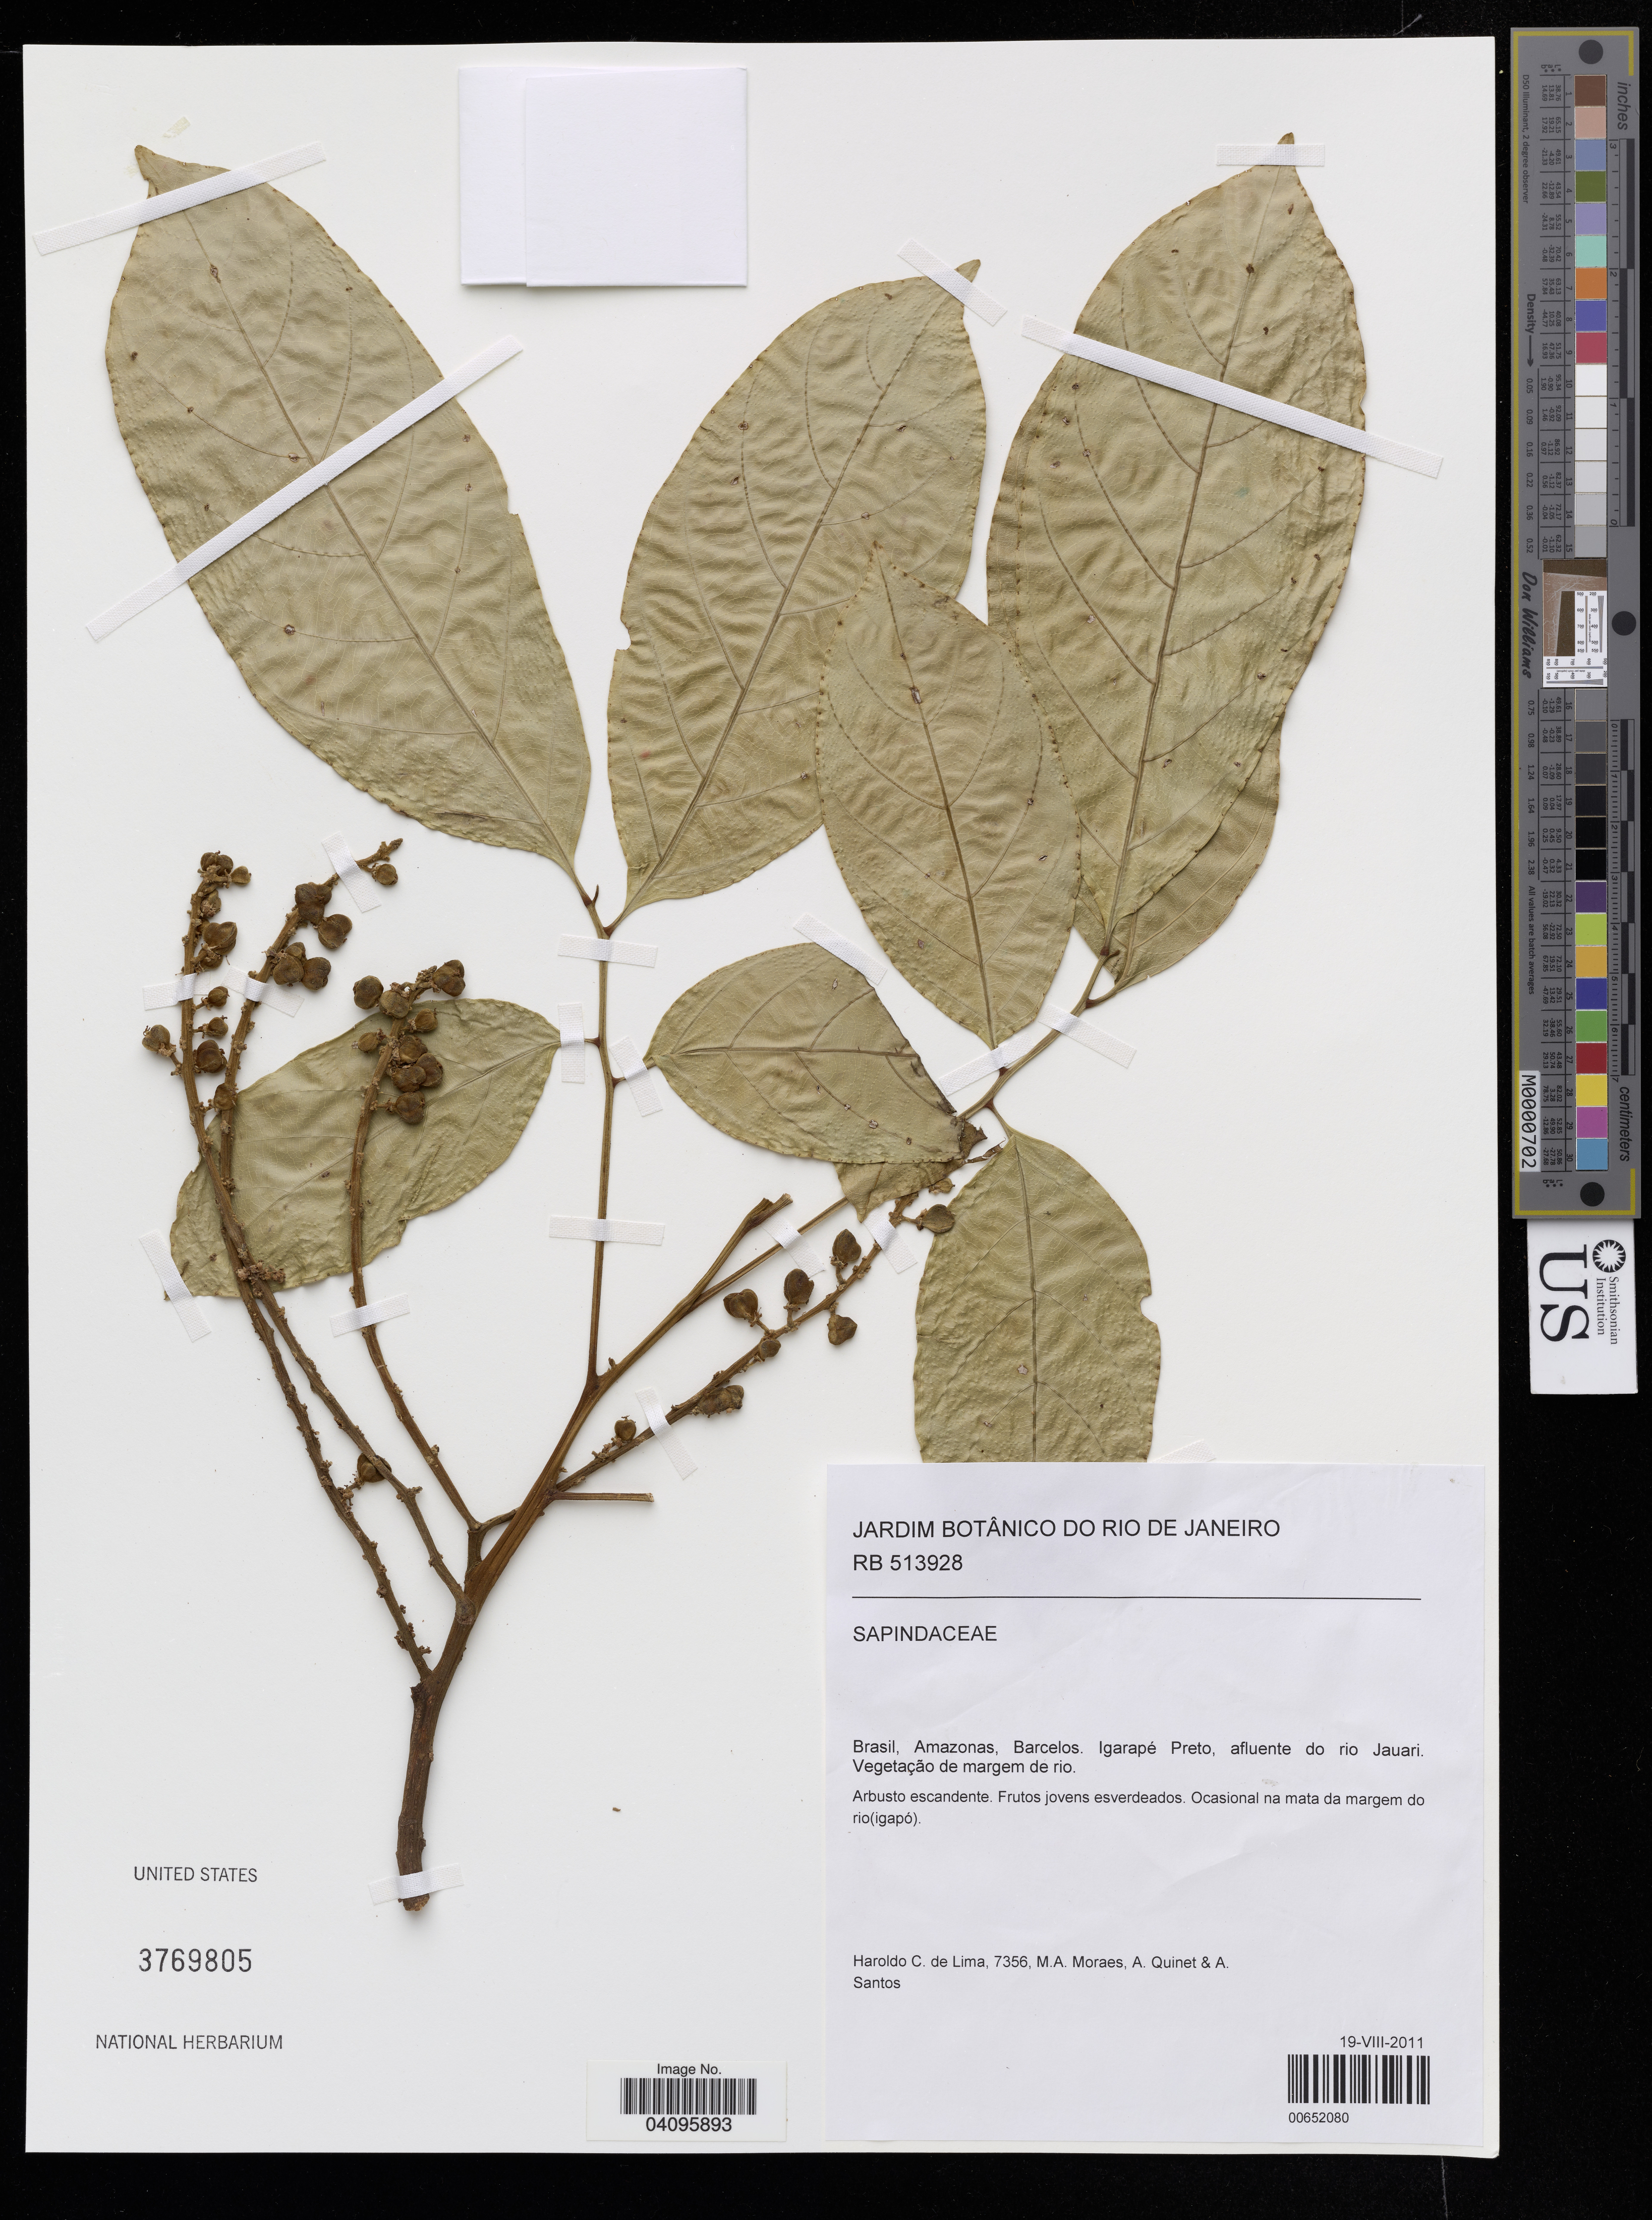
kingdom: Plantae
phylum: Tracheophyta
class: Magnoliopsida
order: Sapindales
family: Sapindaceae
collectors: H. C. Lima, M. Moraes, A. Quinet & A. Santos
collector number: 7356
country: Brazil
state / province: Amazonas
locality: Barcelos. Igarapé Preto, afluente do rio Jauari. Vegetação de margem de rio.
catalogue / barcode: US 3769805